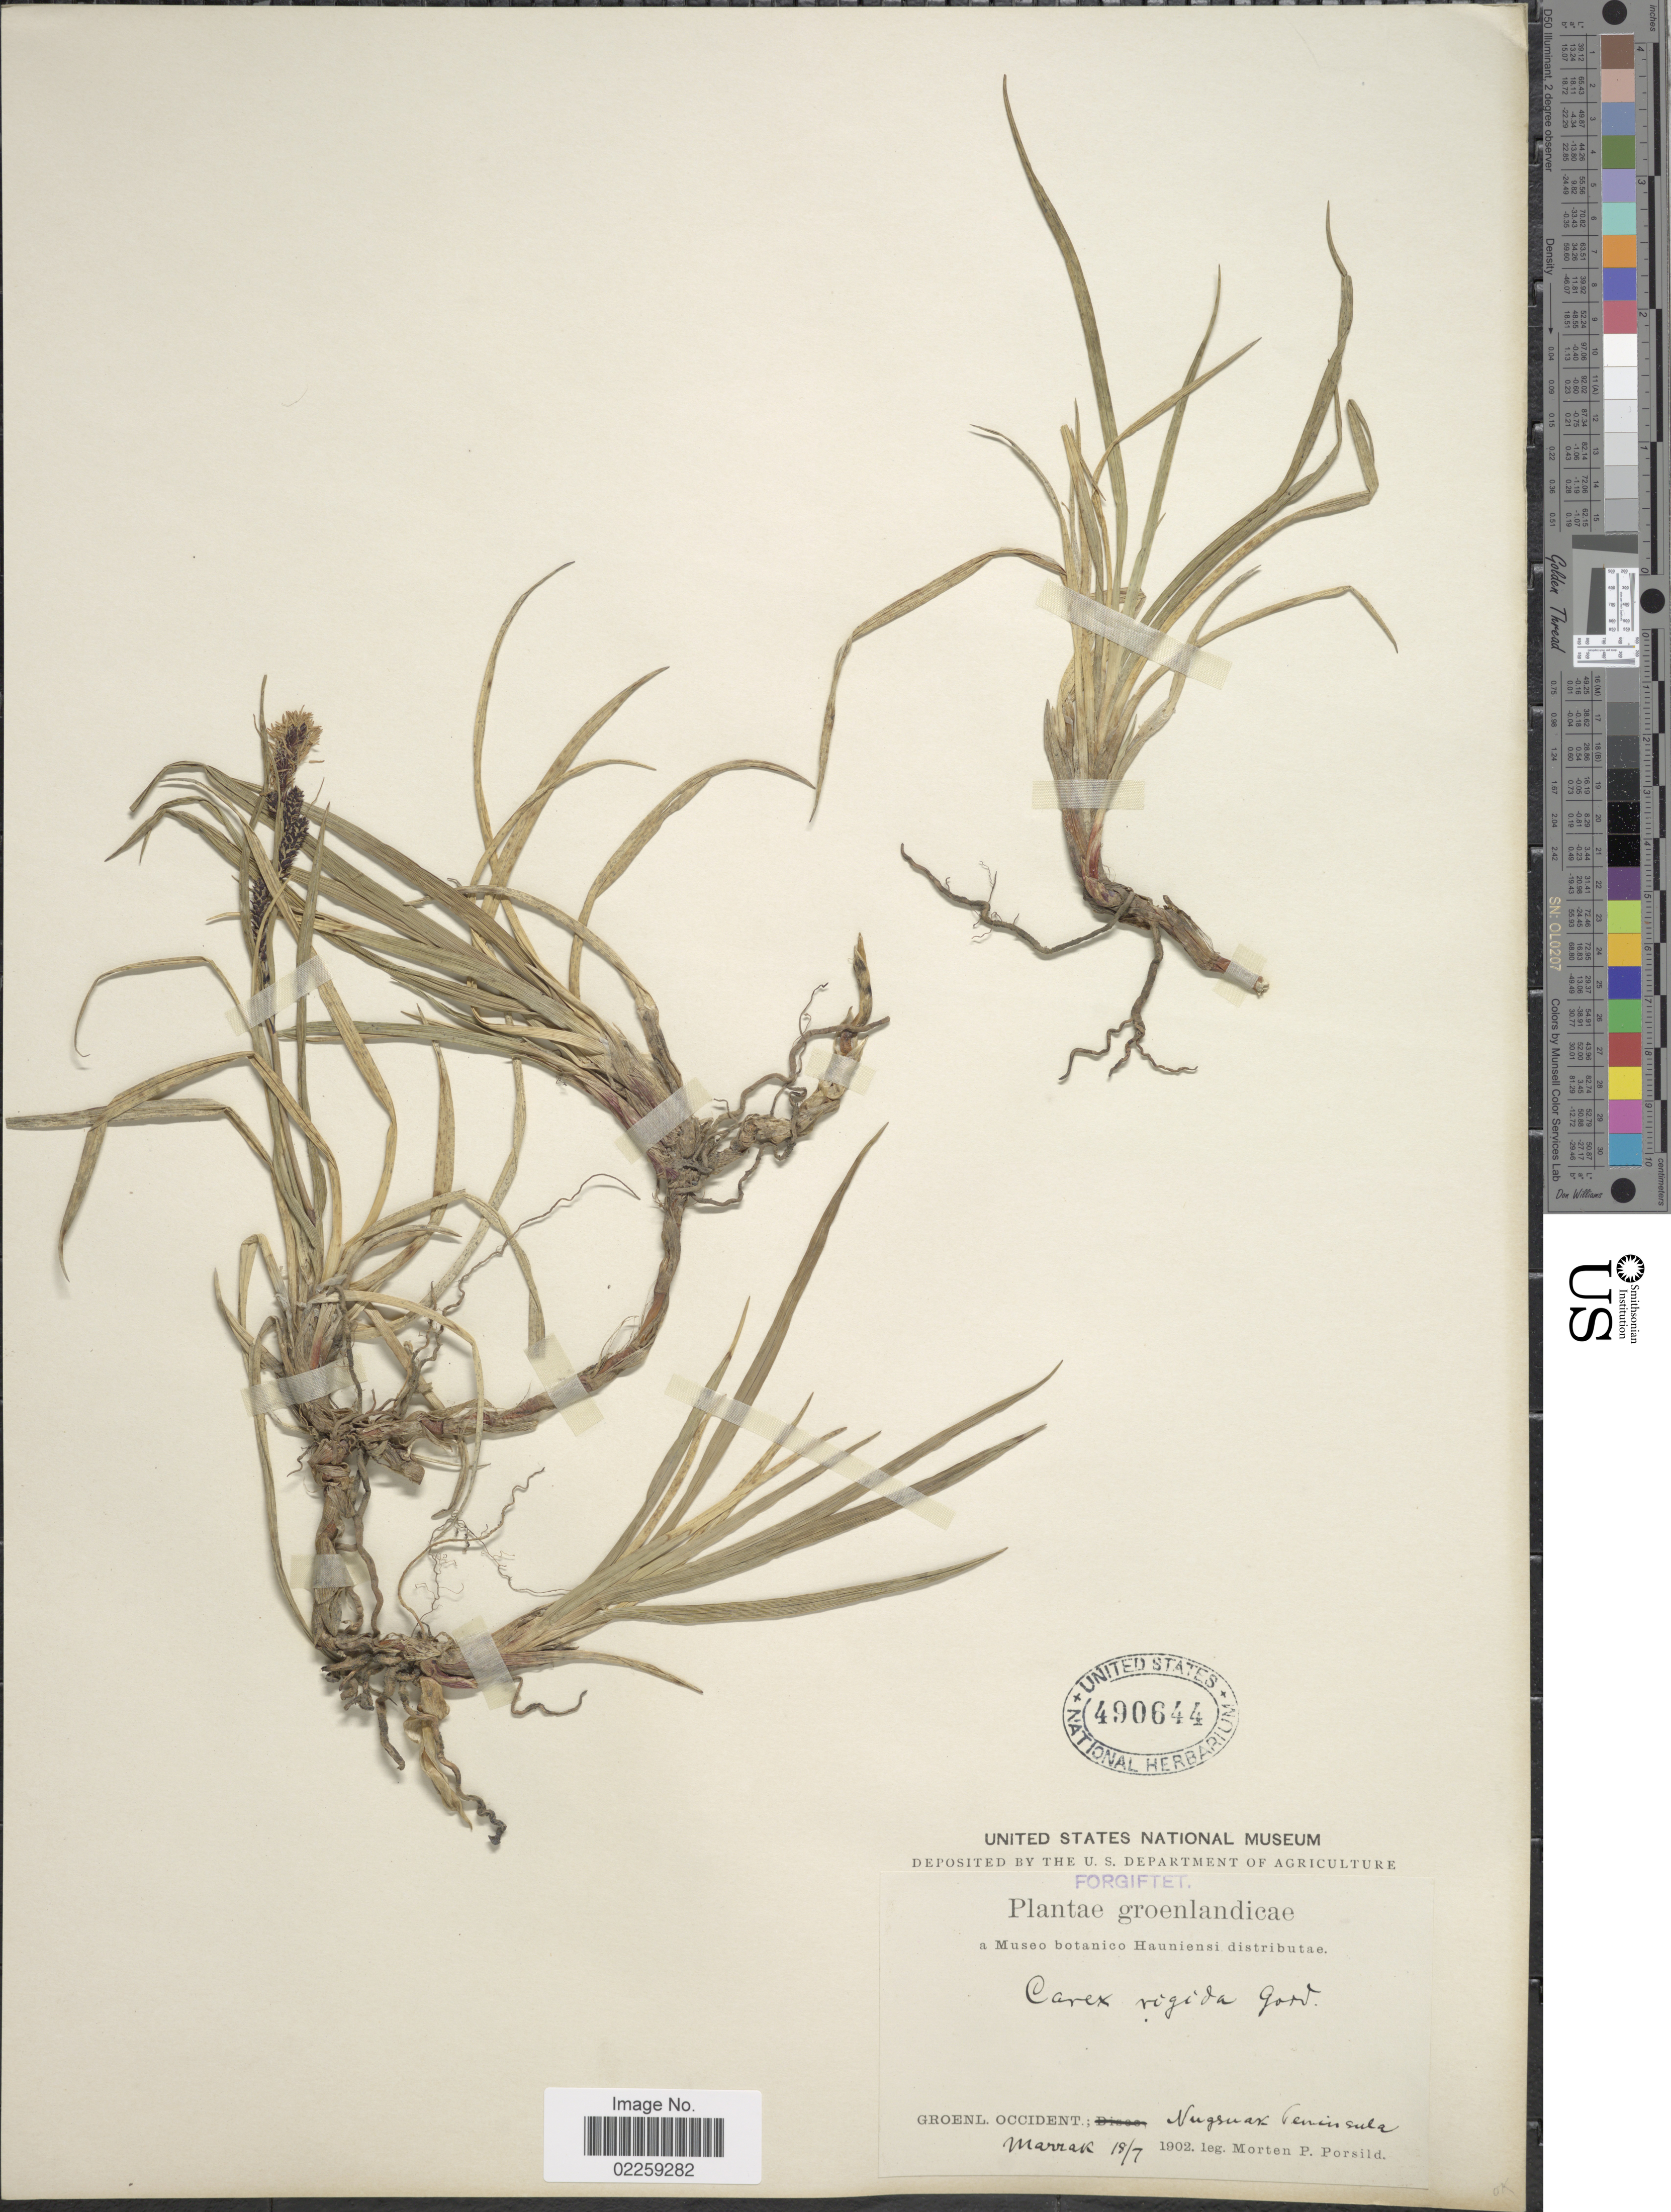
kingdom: Plantae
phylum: Tracheophyta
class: Liliopsida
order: Poales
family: Cyperaceae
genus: Carex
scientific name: Carex bigelowii subsp. bigelowii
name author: Torr. ex Schwein.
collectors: M. P. Porsild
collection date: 1902-07-18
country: Greenland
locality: Groenlandicae. Nugsuak Peninsula, Marrak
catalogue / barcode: US 490644